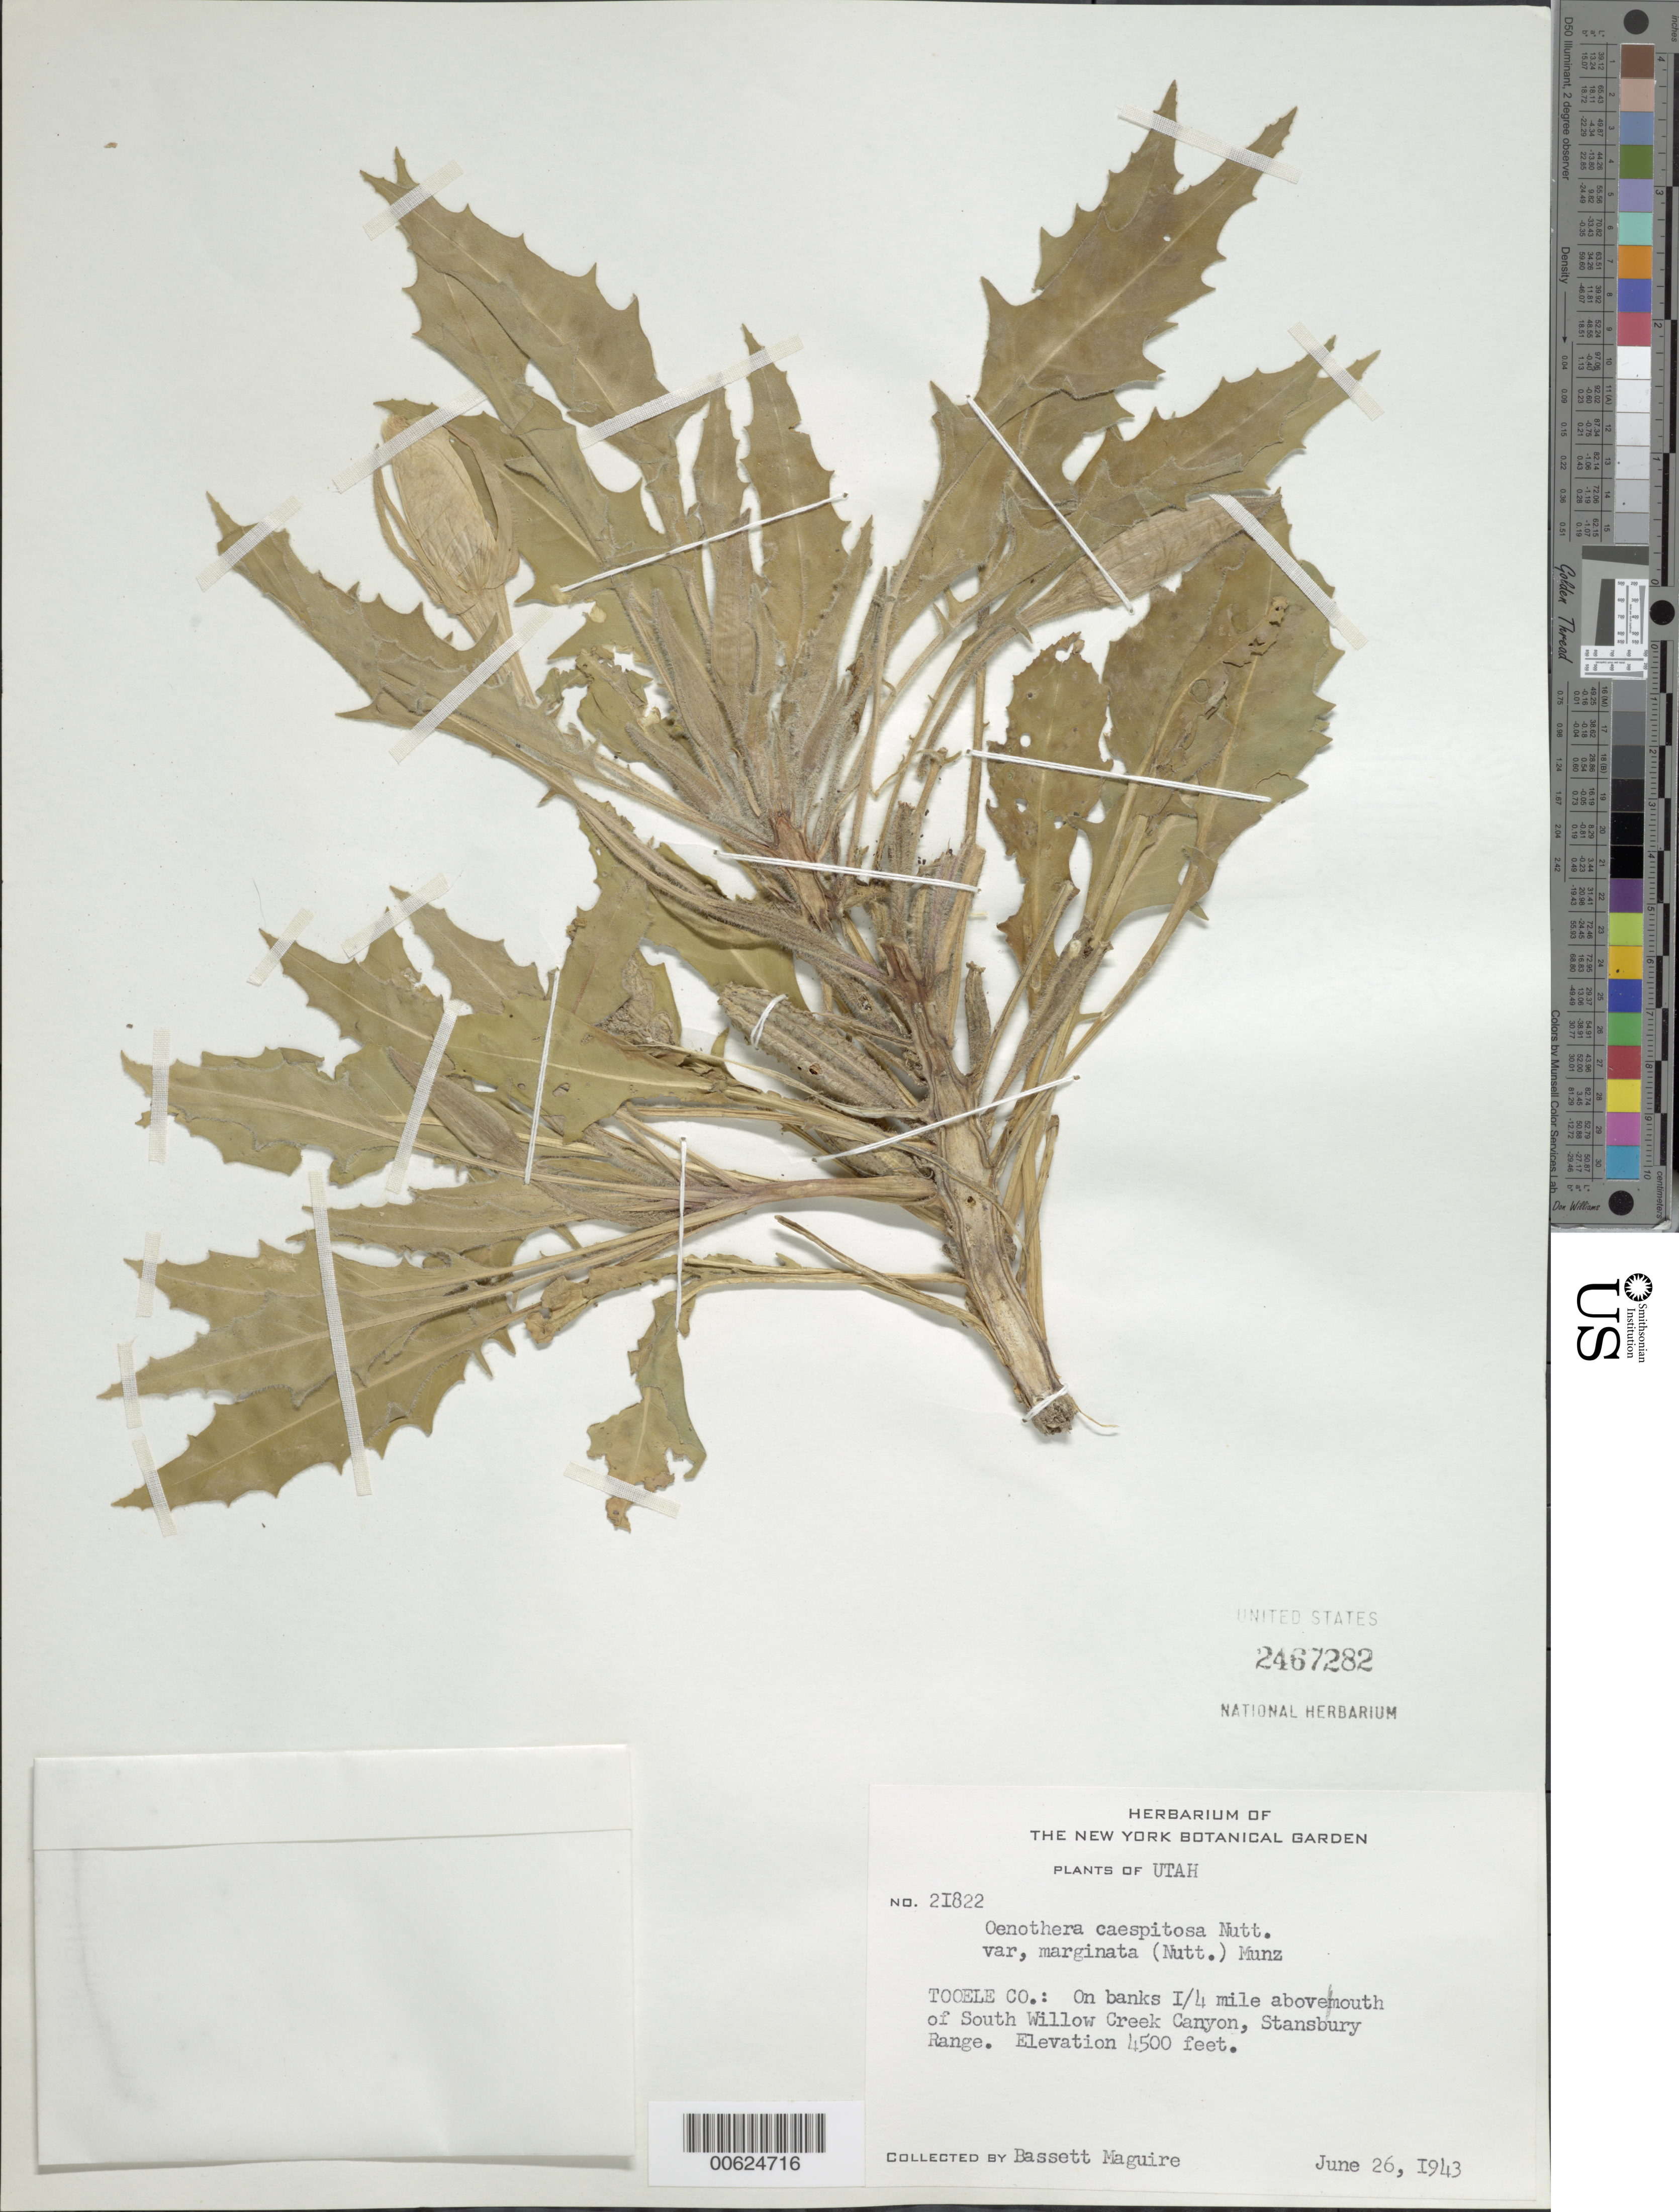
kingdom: Plantae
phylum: Tracheophyta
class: Magnoliopsida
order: Myrtales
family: Onagraceae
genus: Oenothera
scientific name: Oenothera cespitosa subsp. marginata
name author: (Nutt. ex Hook. & Arn.) Munz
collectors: B. Maguire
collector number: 21822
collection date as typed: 26 Jun 1943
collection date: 1943-06-26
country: United States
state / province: Utah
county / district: Tooele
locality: South Willow Creek Canyon, Stansbury Range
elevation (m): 1372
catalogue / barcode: US 2467282